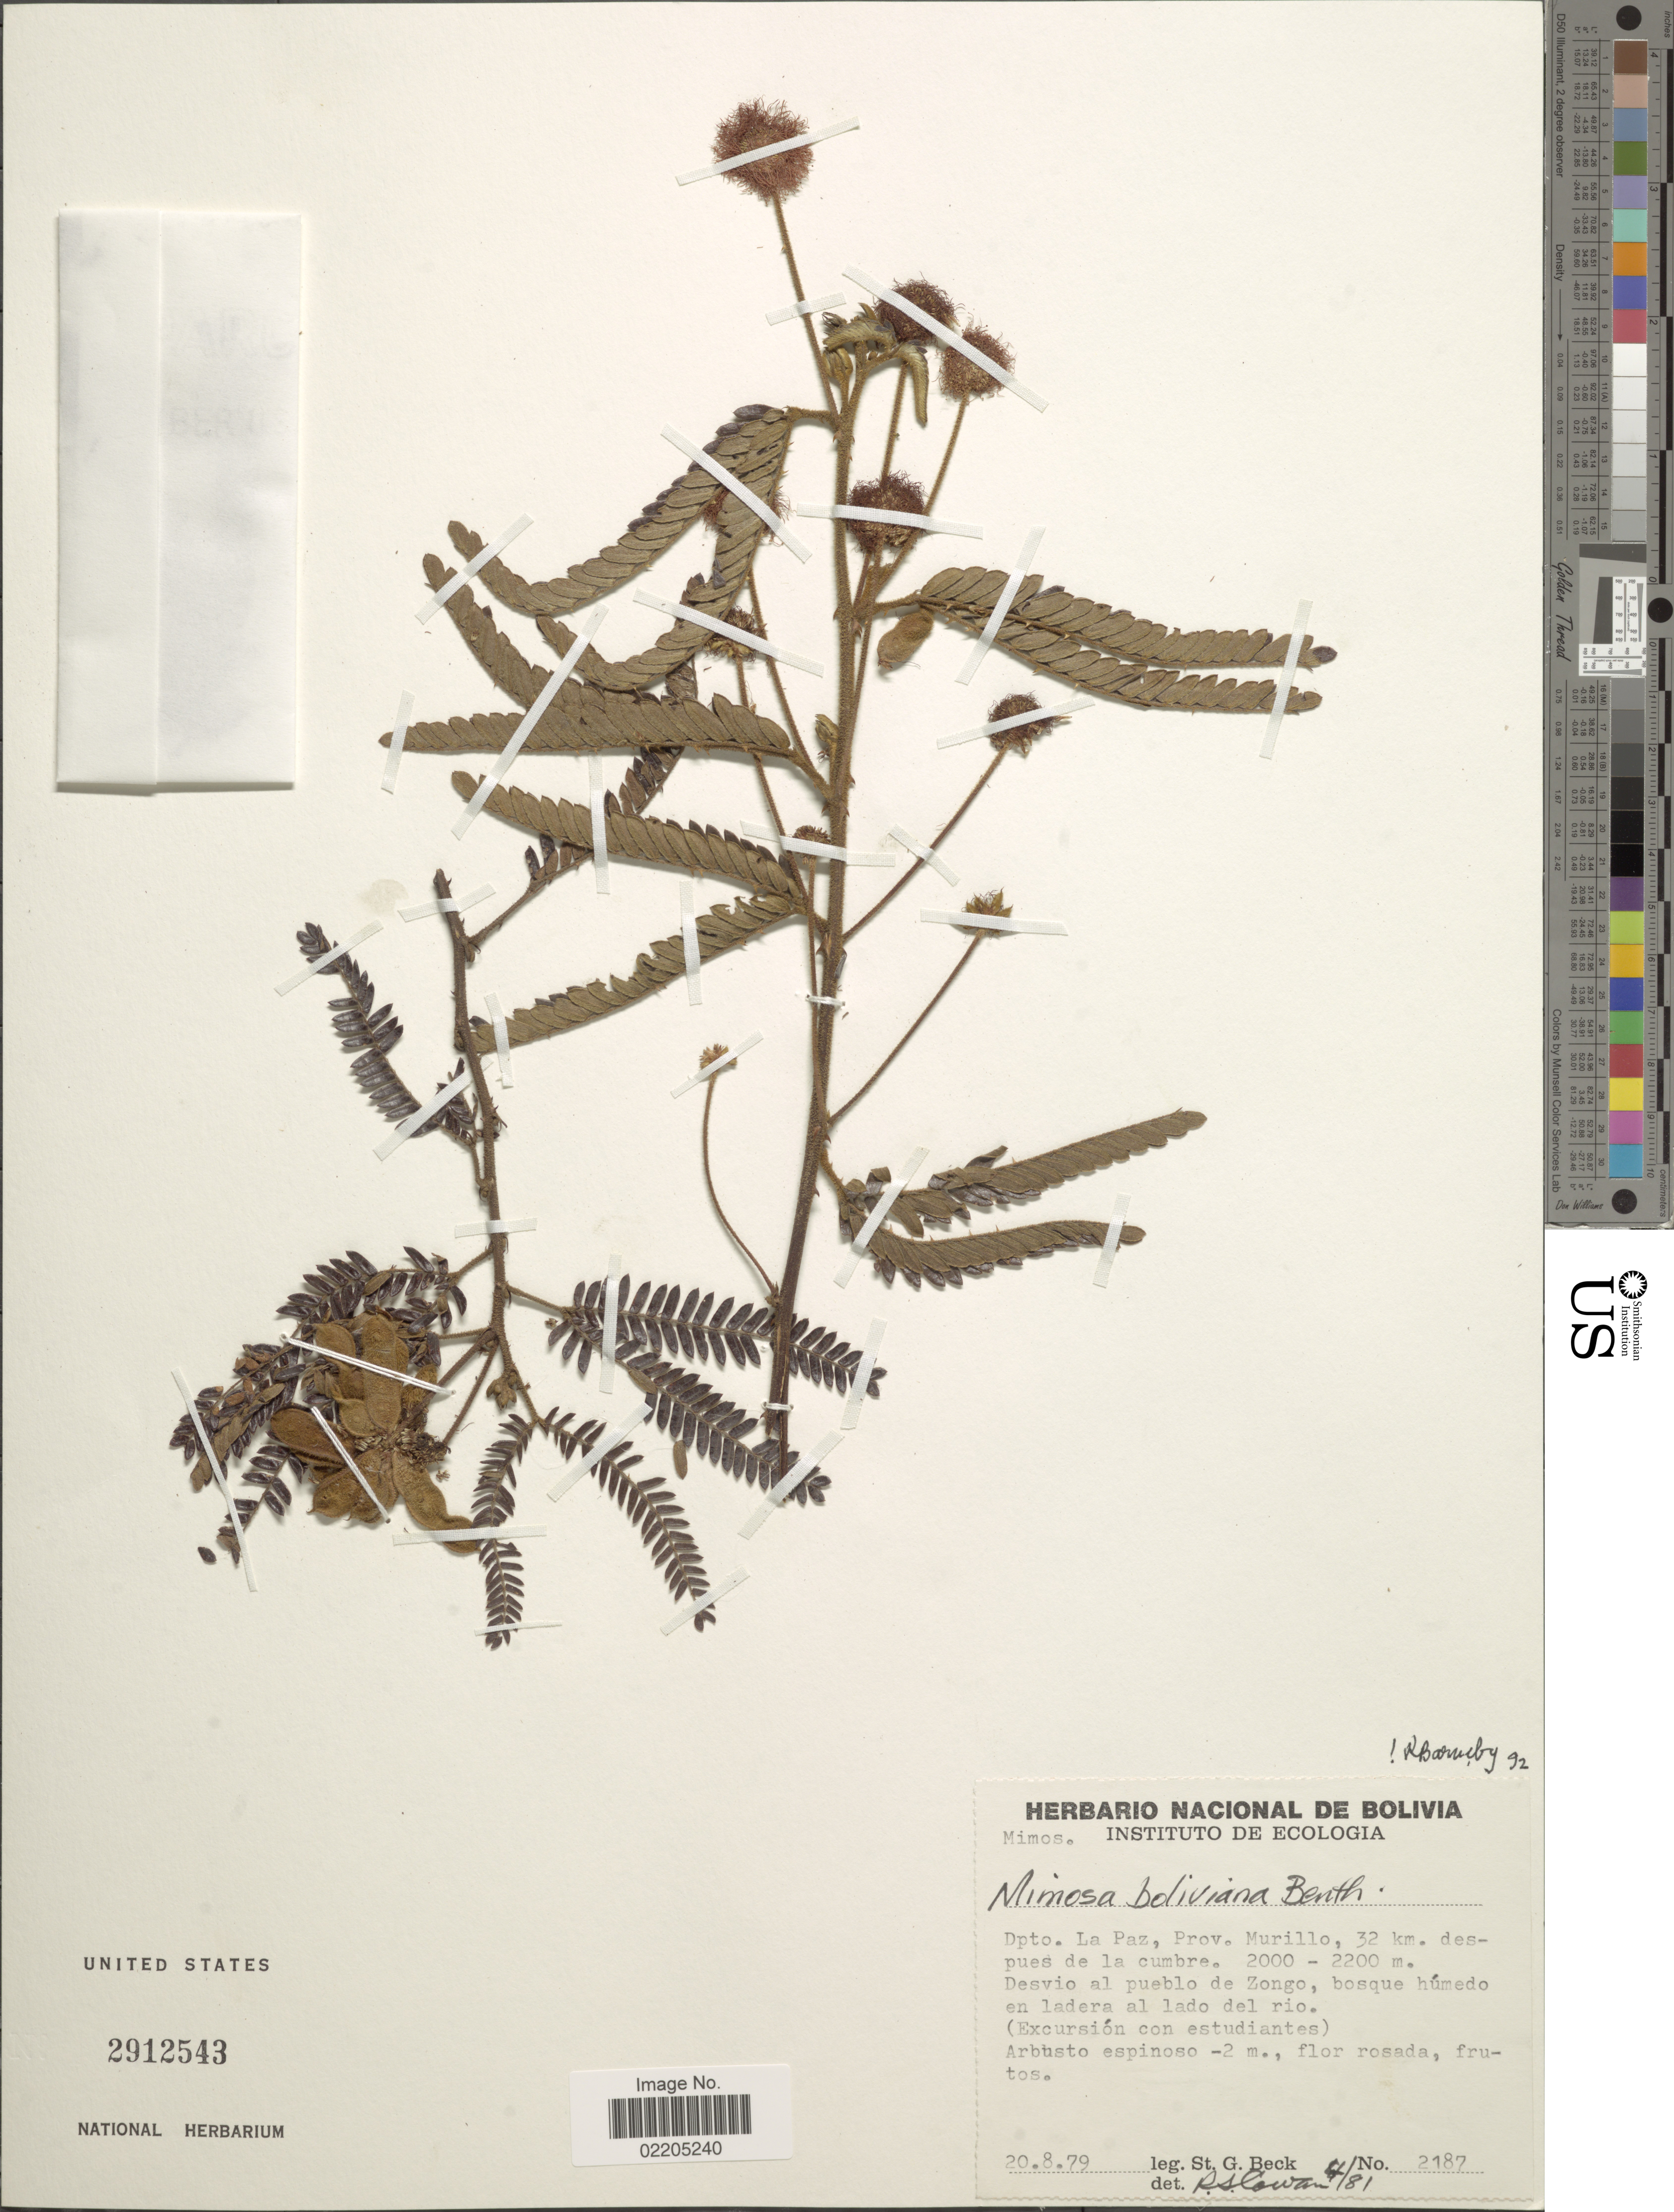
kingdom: Plantae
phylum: Tracheophyta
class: Magnoliopsida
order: Fabales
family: Fabaceae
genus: Mimosa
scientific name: Mimosa boliviana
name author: Benth.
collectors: S. G. Beck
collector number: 2187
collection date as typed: Transcribed d/m/y: 20/8/79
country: Bolivia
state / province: La Paz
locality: Prov. Murillo, 32 km. despues de la cumbre, despues de la cumbre. Desvio al pueblo de Zongo, bosque humedo en ladera al lado del rio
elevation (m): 2000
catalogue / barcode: US 2912543